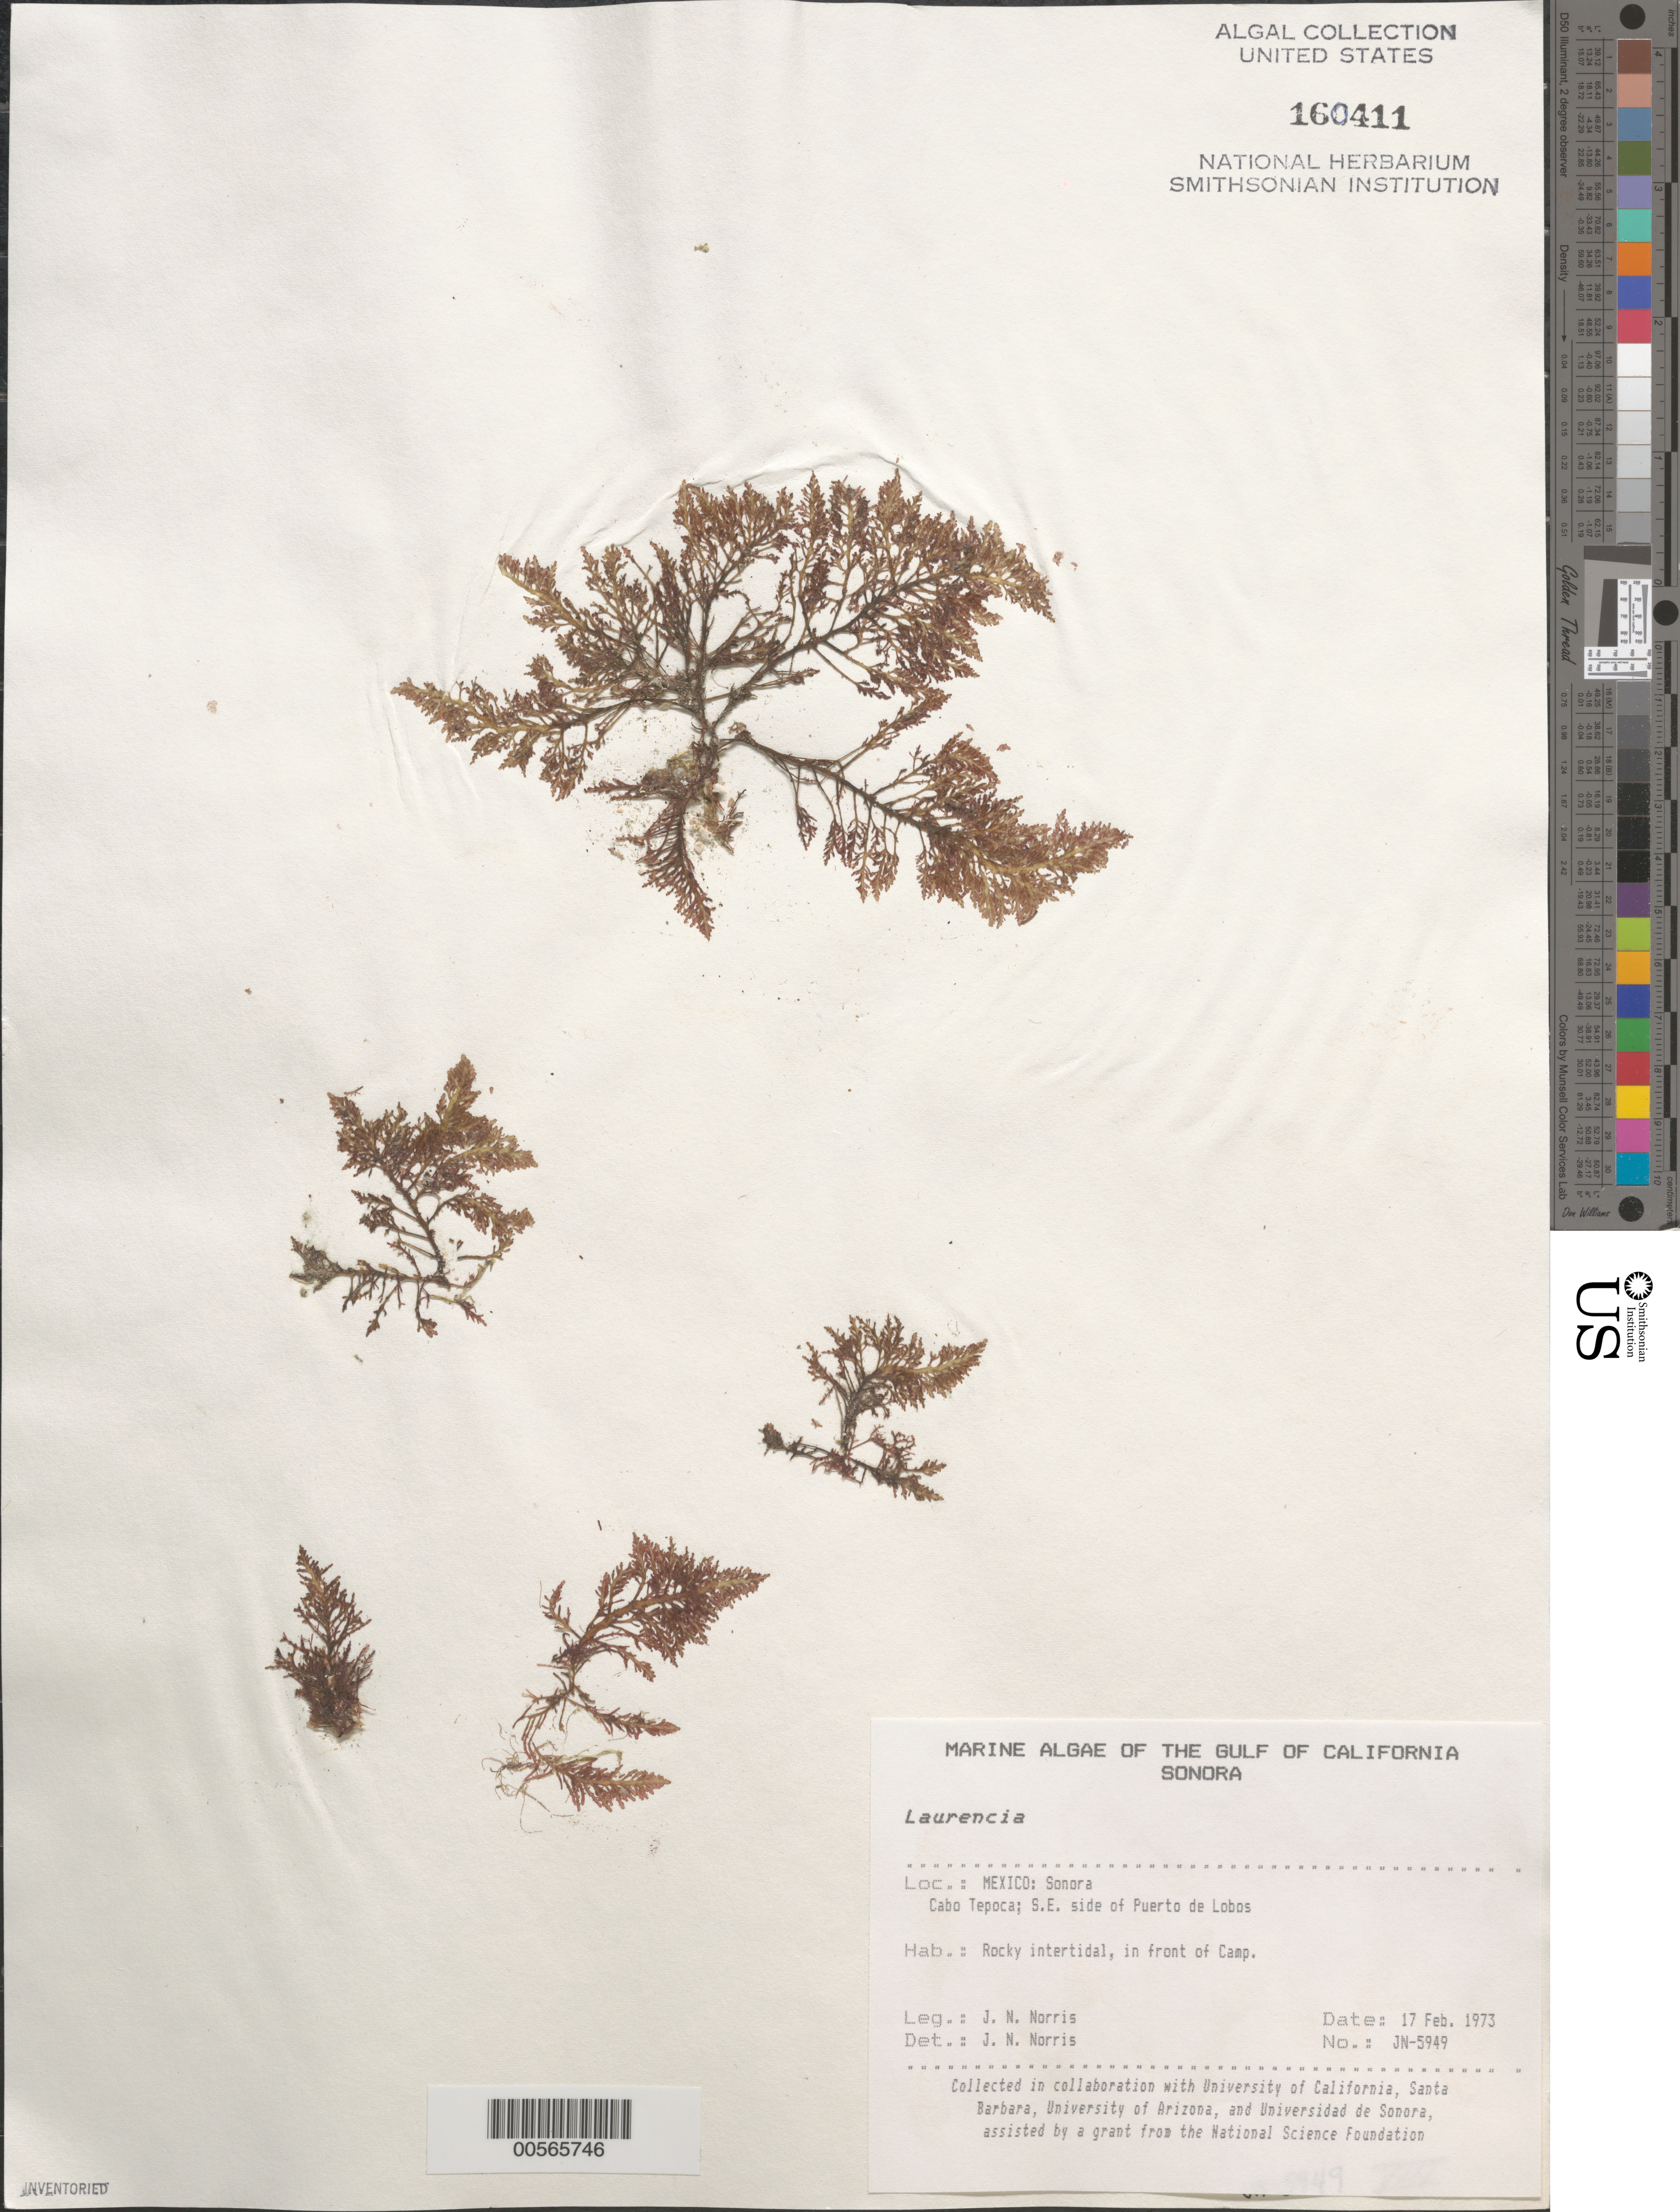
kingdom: Plantae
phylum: Rhodophyta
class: Florideophyceae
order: Ceramiales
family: Rhodomelaceae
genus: Laurencia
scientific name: Laurencia sp.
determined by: Norris, James N.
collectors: J. N. Norris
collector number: JN-5949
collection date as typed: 17 Feb 1973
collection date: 1973-02-17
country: Mexico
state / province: Sonora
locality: Cabo Tepoca, Puerto de Lobos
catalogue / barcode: US 160411